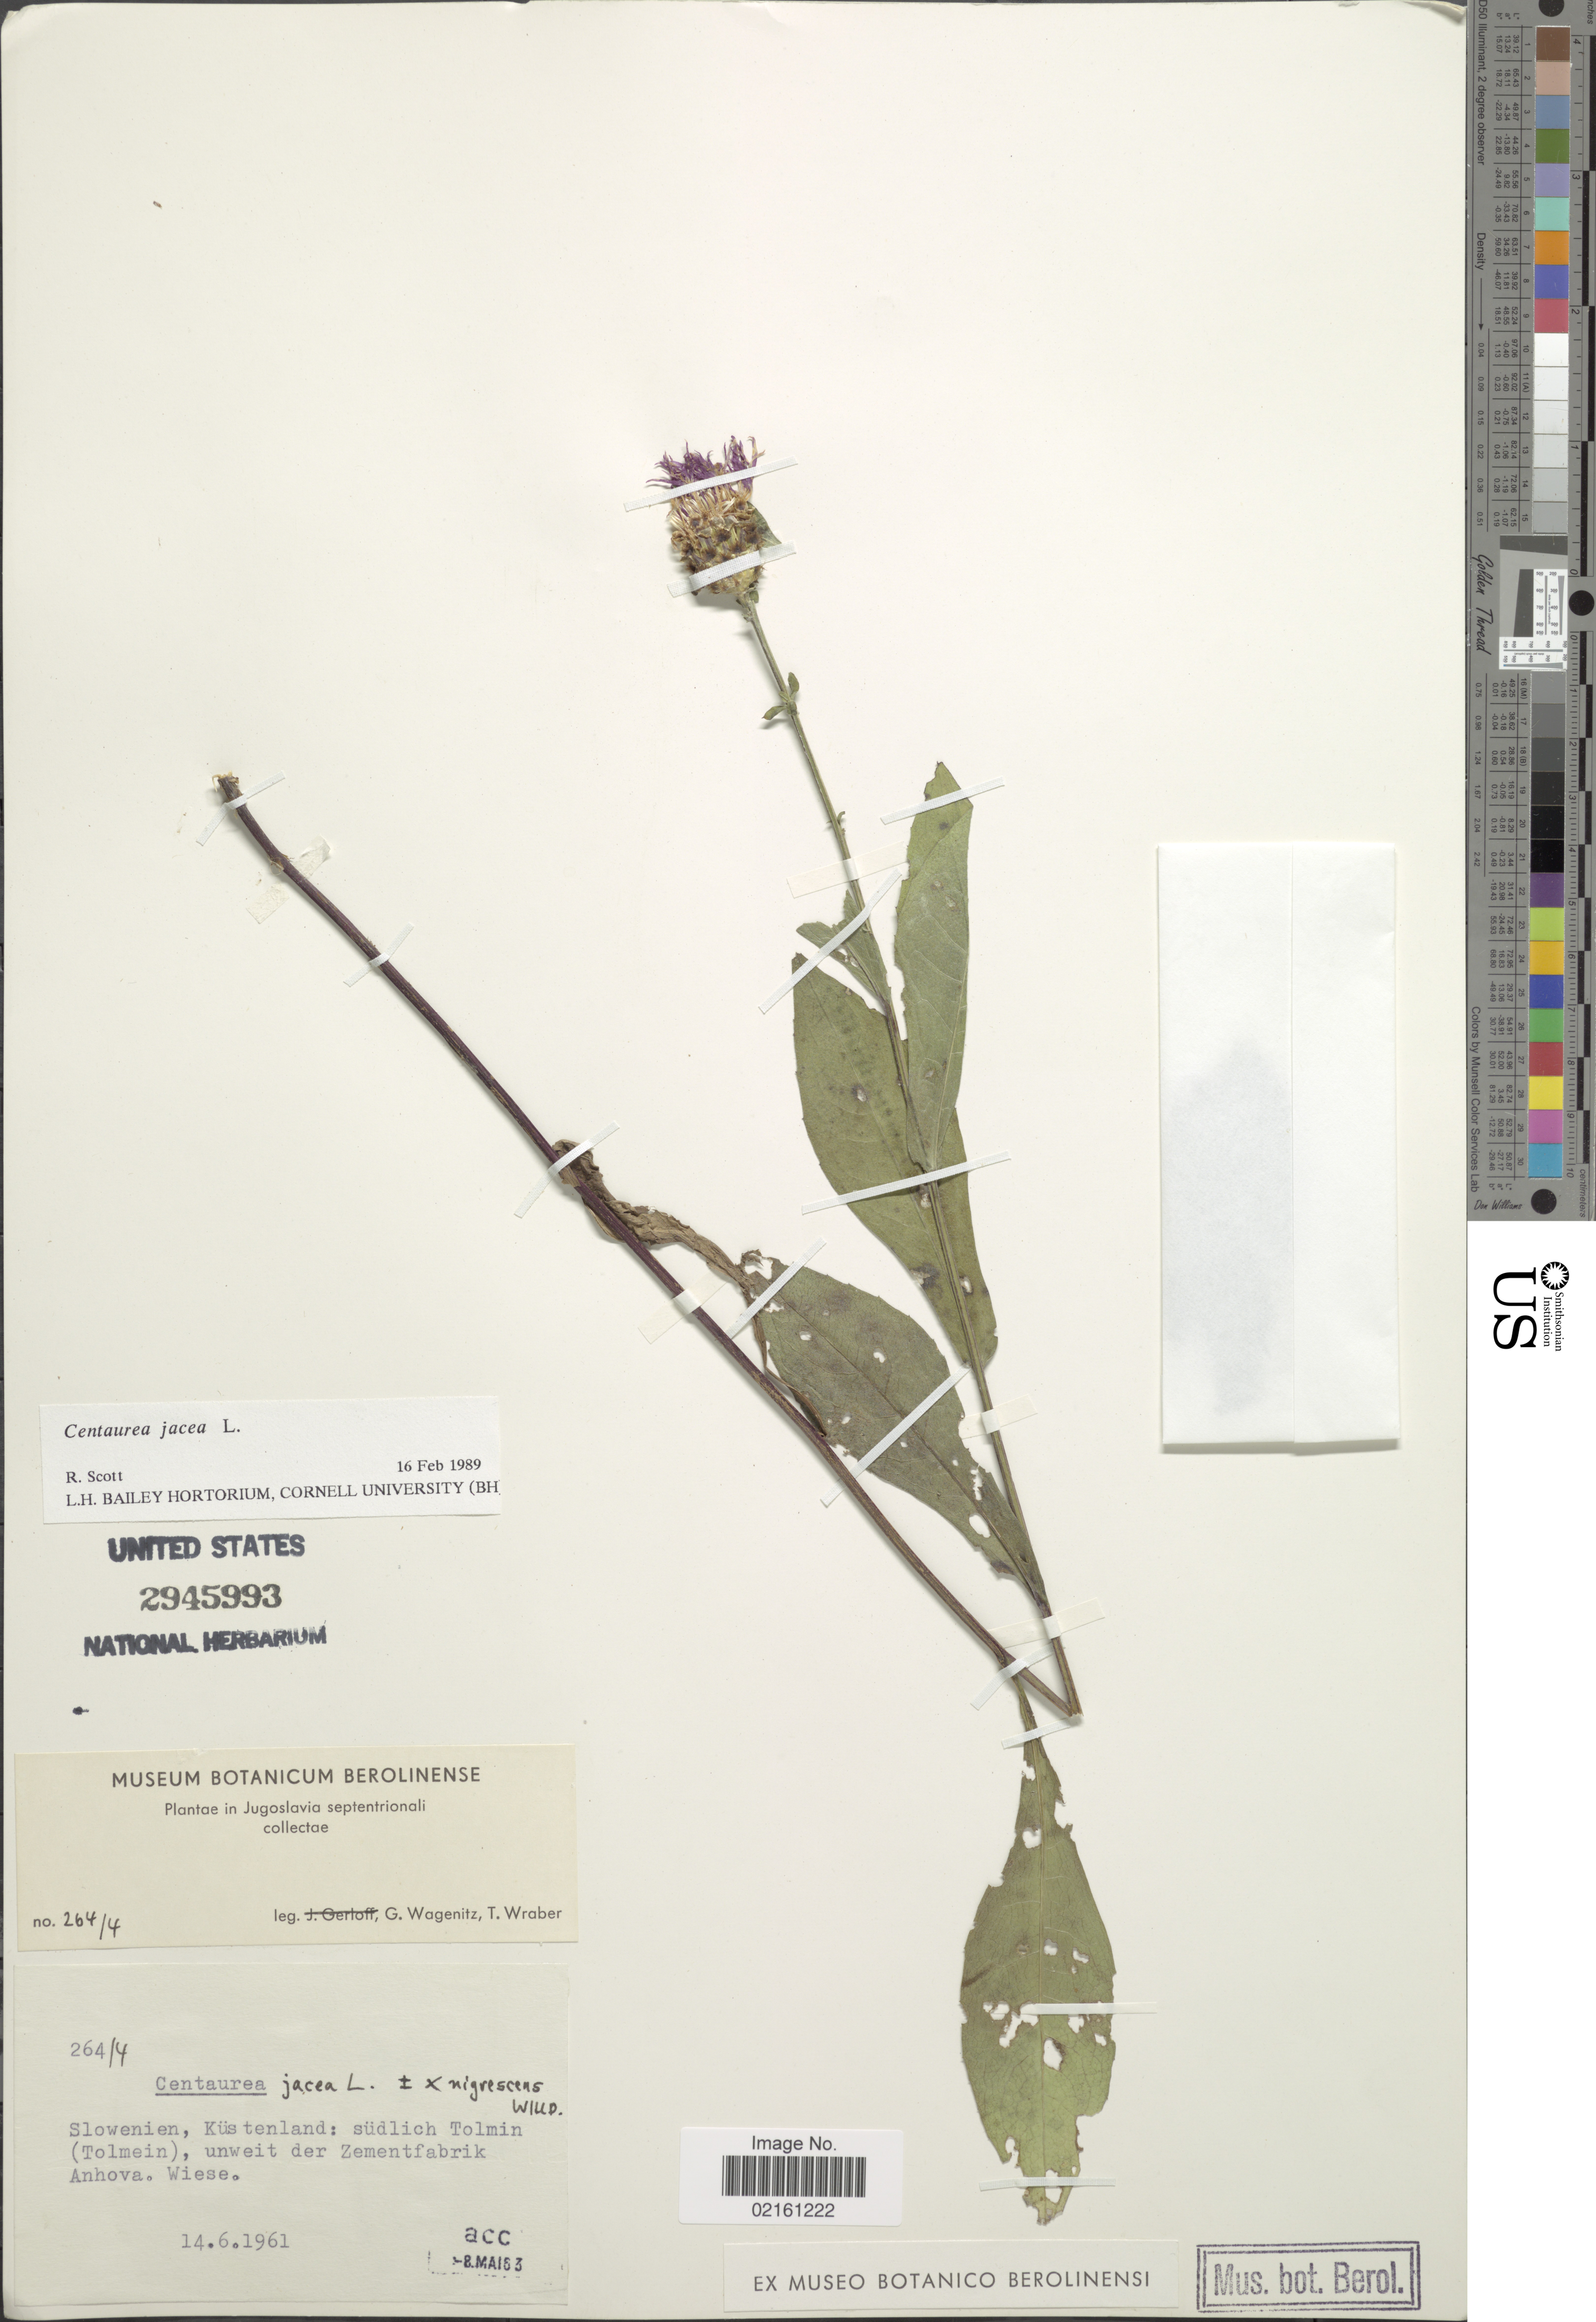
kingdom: Plantae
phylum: Tracheophyta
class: Magnoliopsida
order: Asterales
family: Asteraceae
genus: Centaurea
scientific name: Centaurea jacea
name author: L.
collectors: G. Wagenitz & T. Wraber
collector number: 264/4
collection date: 1961-06-14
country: Slovenia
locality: Jugoslavia, Slowenien, Kustenland, sudlich Tolmin (Tolmein), unweit der Zementfabrik Anhova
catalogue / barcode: US 2945993